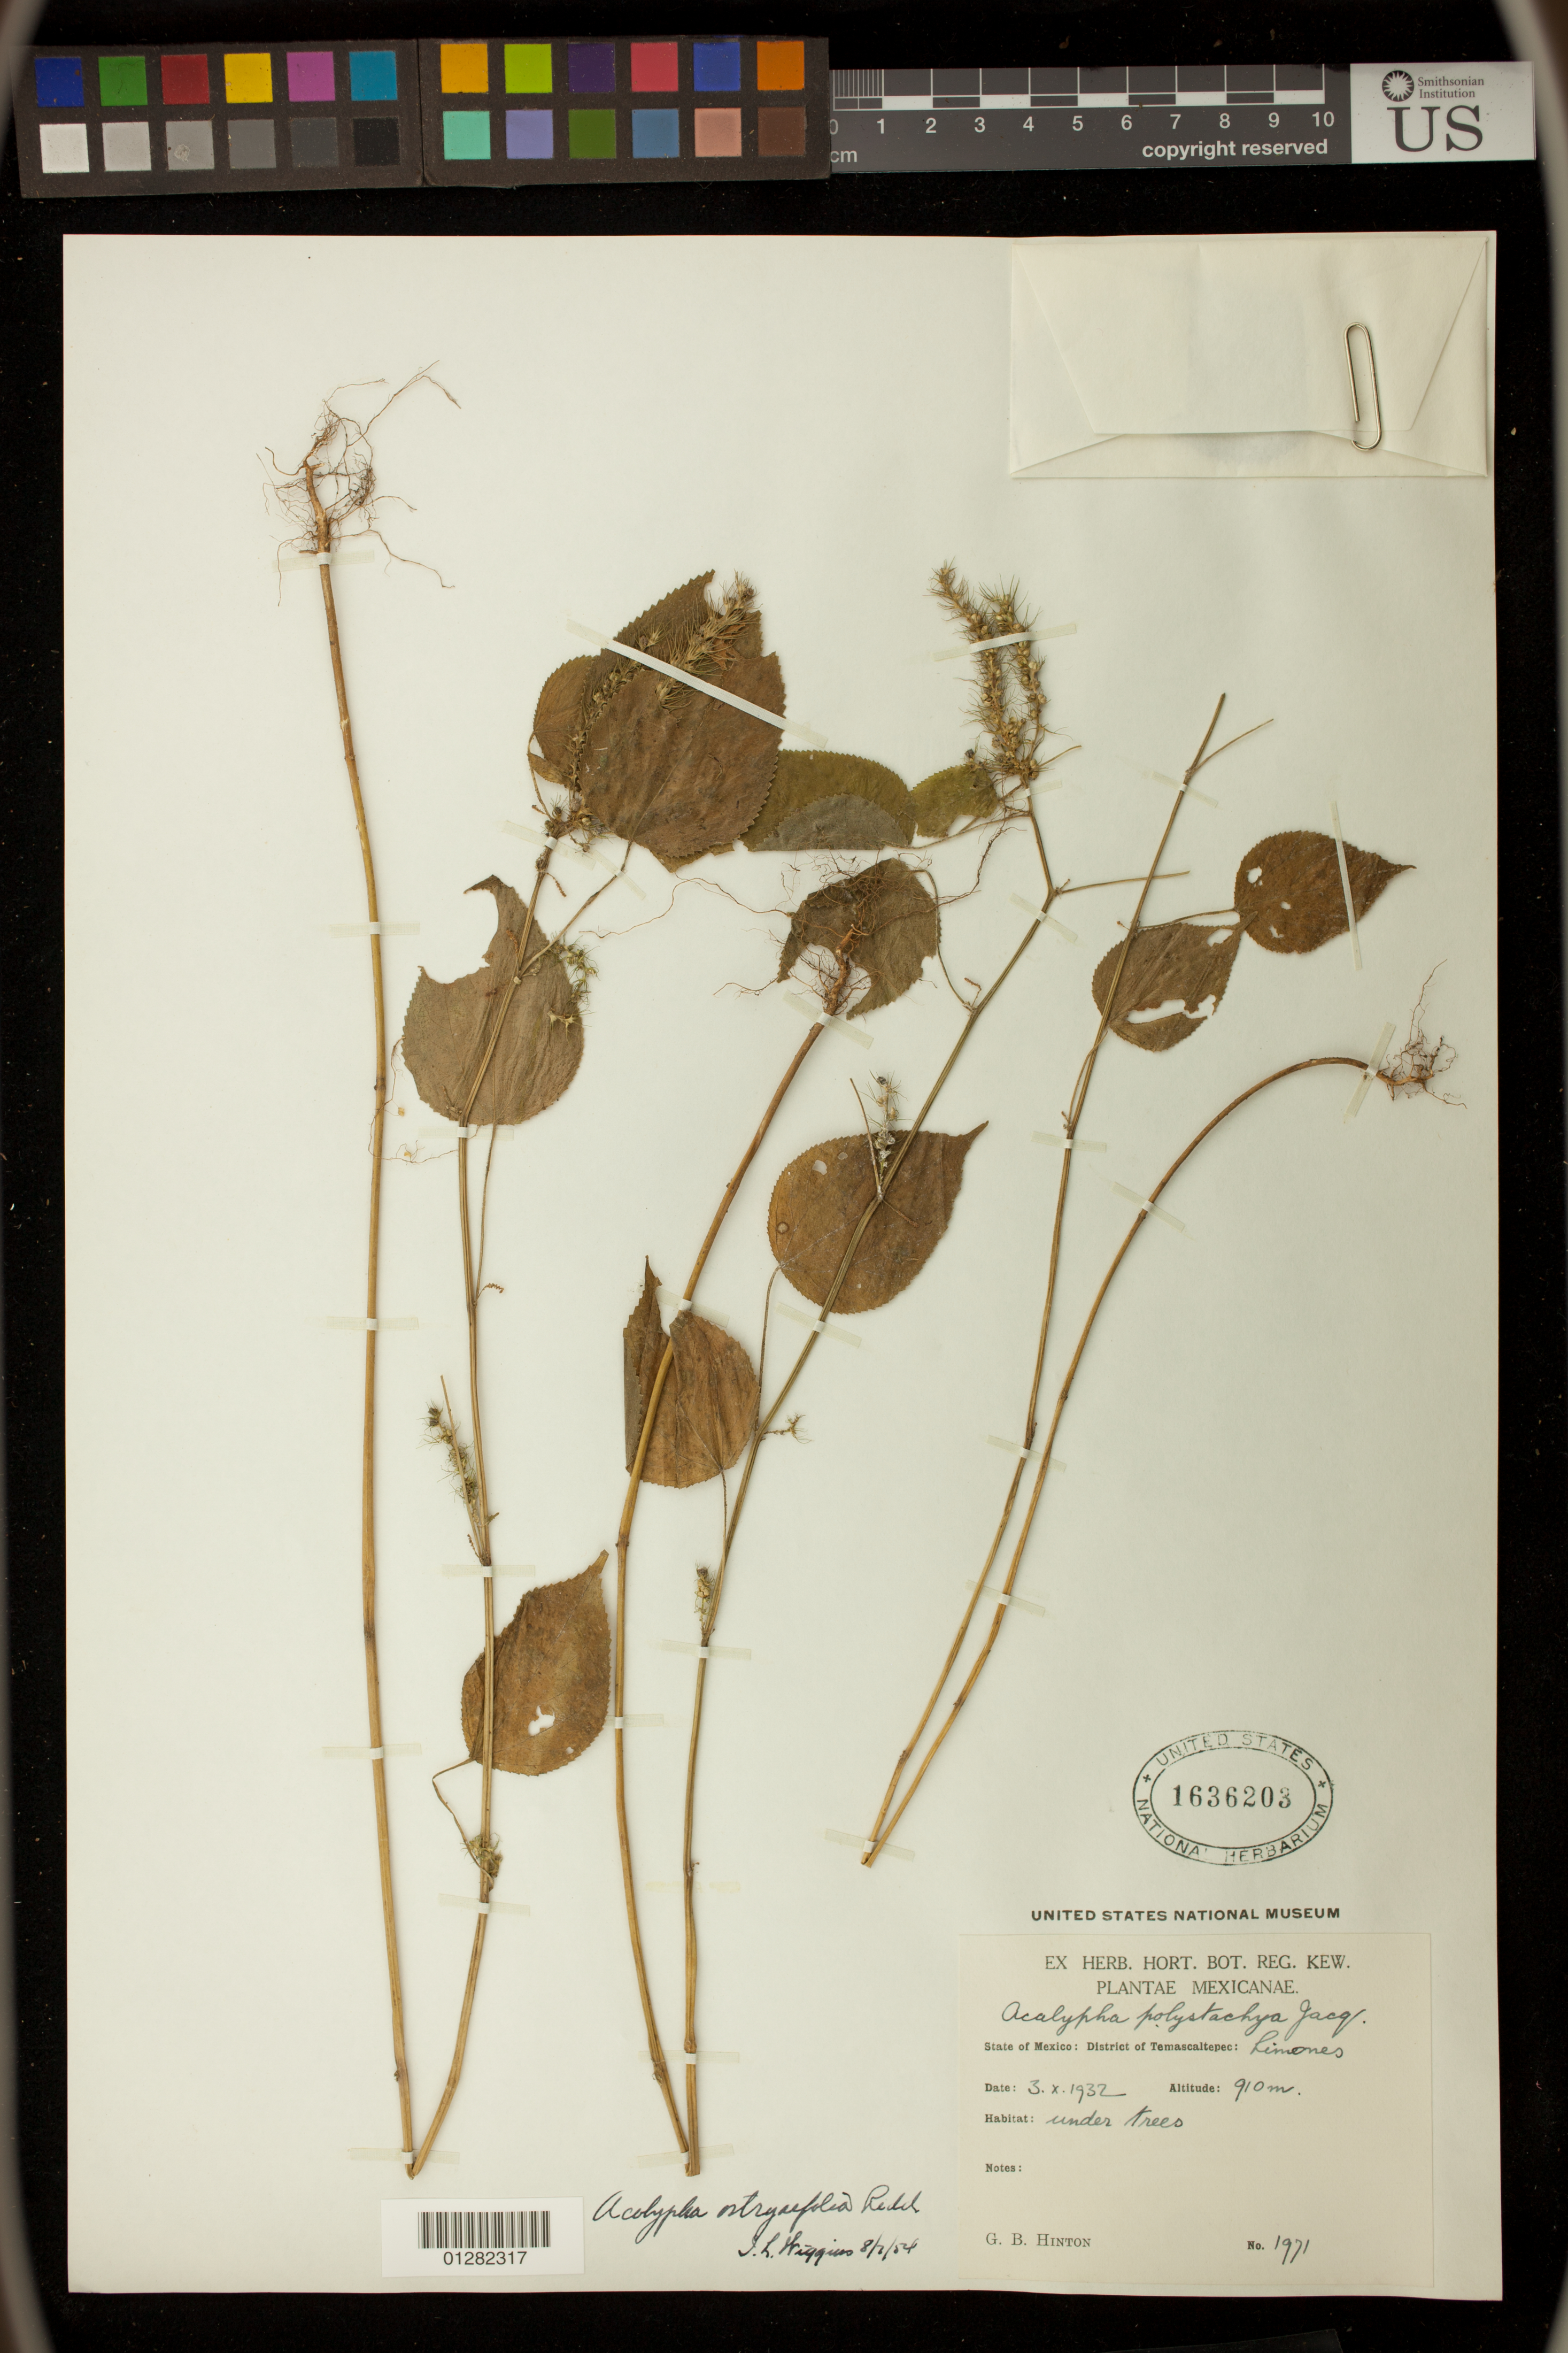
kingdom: Plantae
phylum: Tracheophyta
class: Magnoliopsida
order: Malpighiales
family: Euphorbiaceae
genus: Acalypha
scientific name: Acalypha ostryifolia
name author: Ridd.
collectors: W. R. Maxon, A. D. Harvey & A. Valentine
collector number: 1971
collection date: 1932-10-03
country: Mexico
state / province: México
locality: District of Temascaltepec: Limones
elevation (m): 910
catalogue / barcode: US 1636203